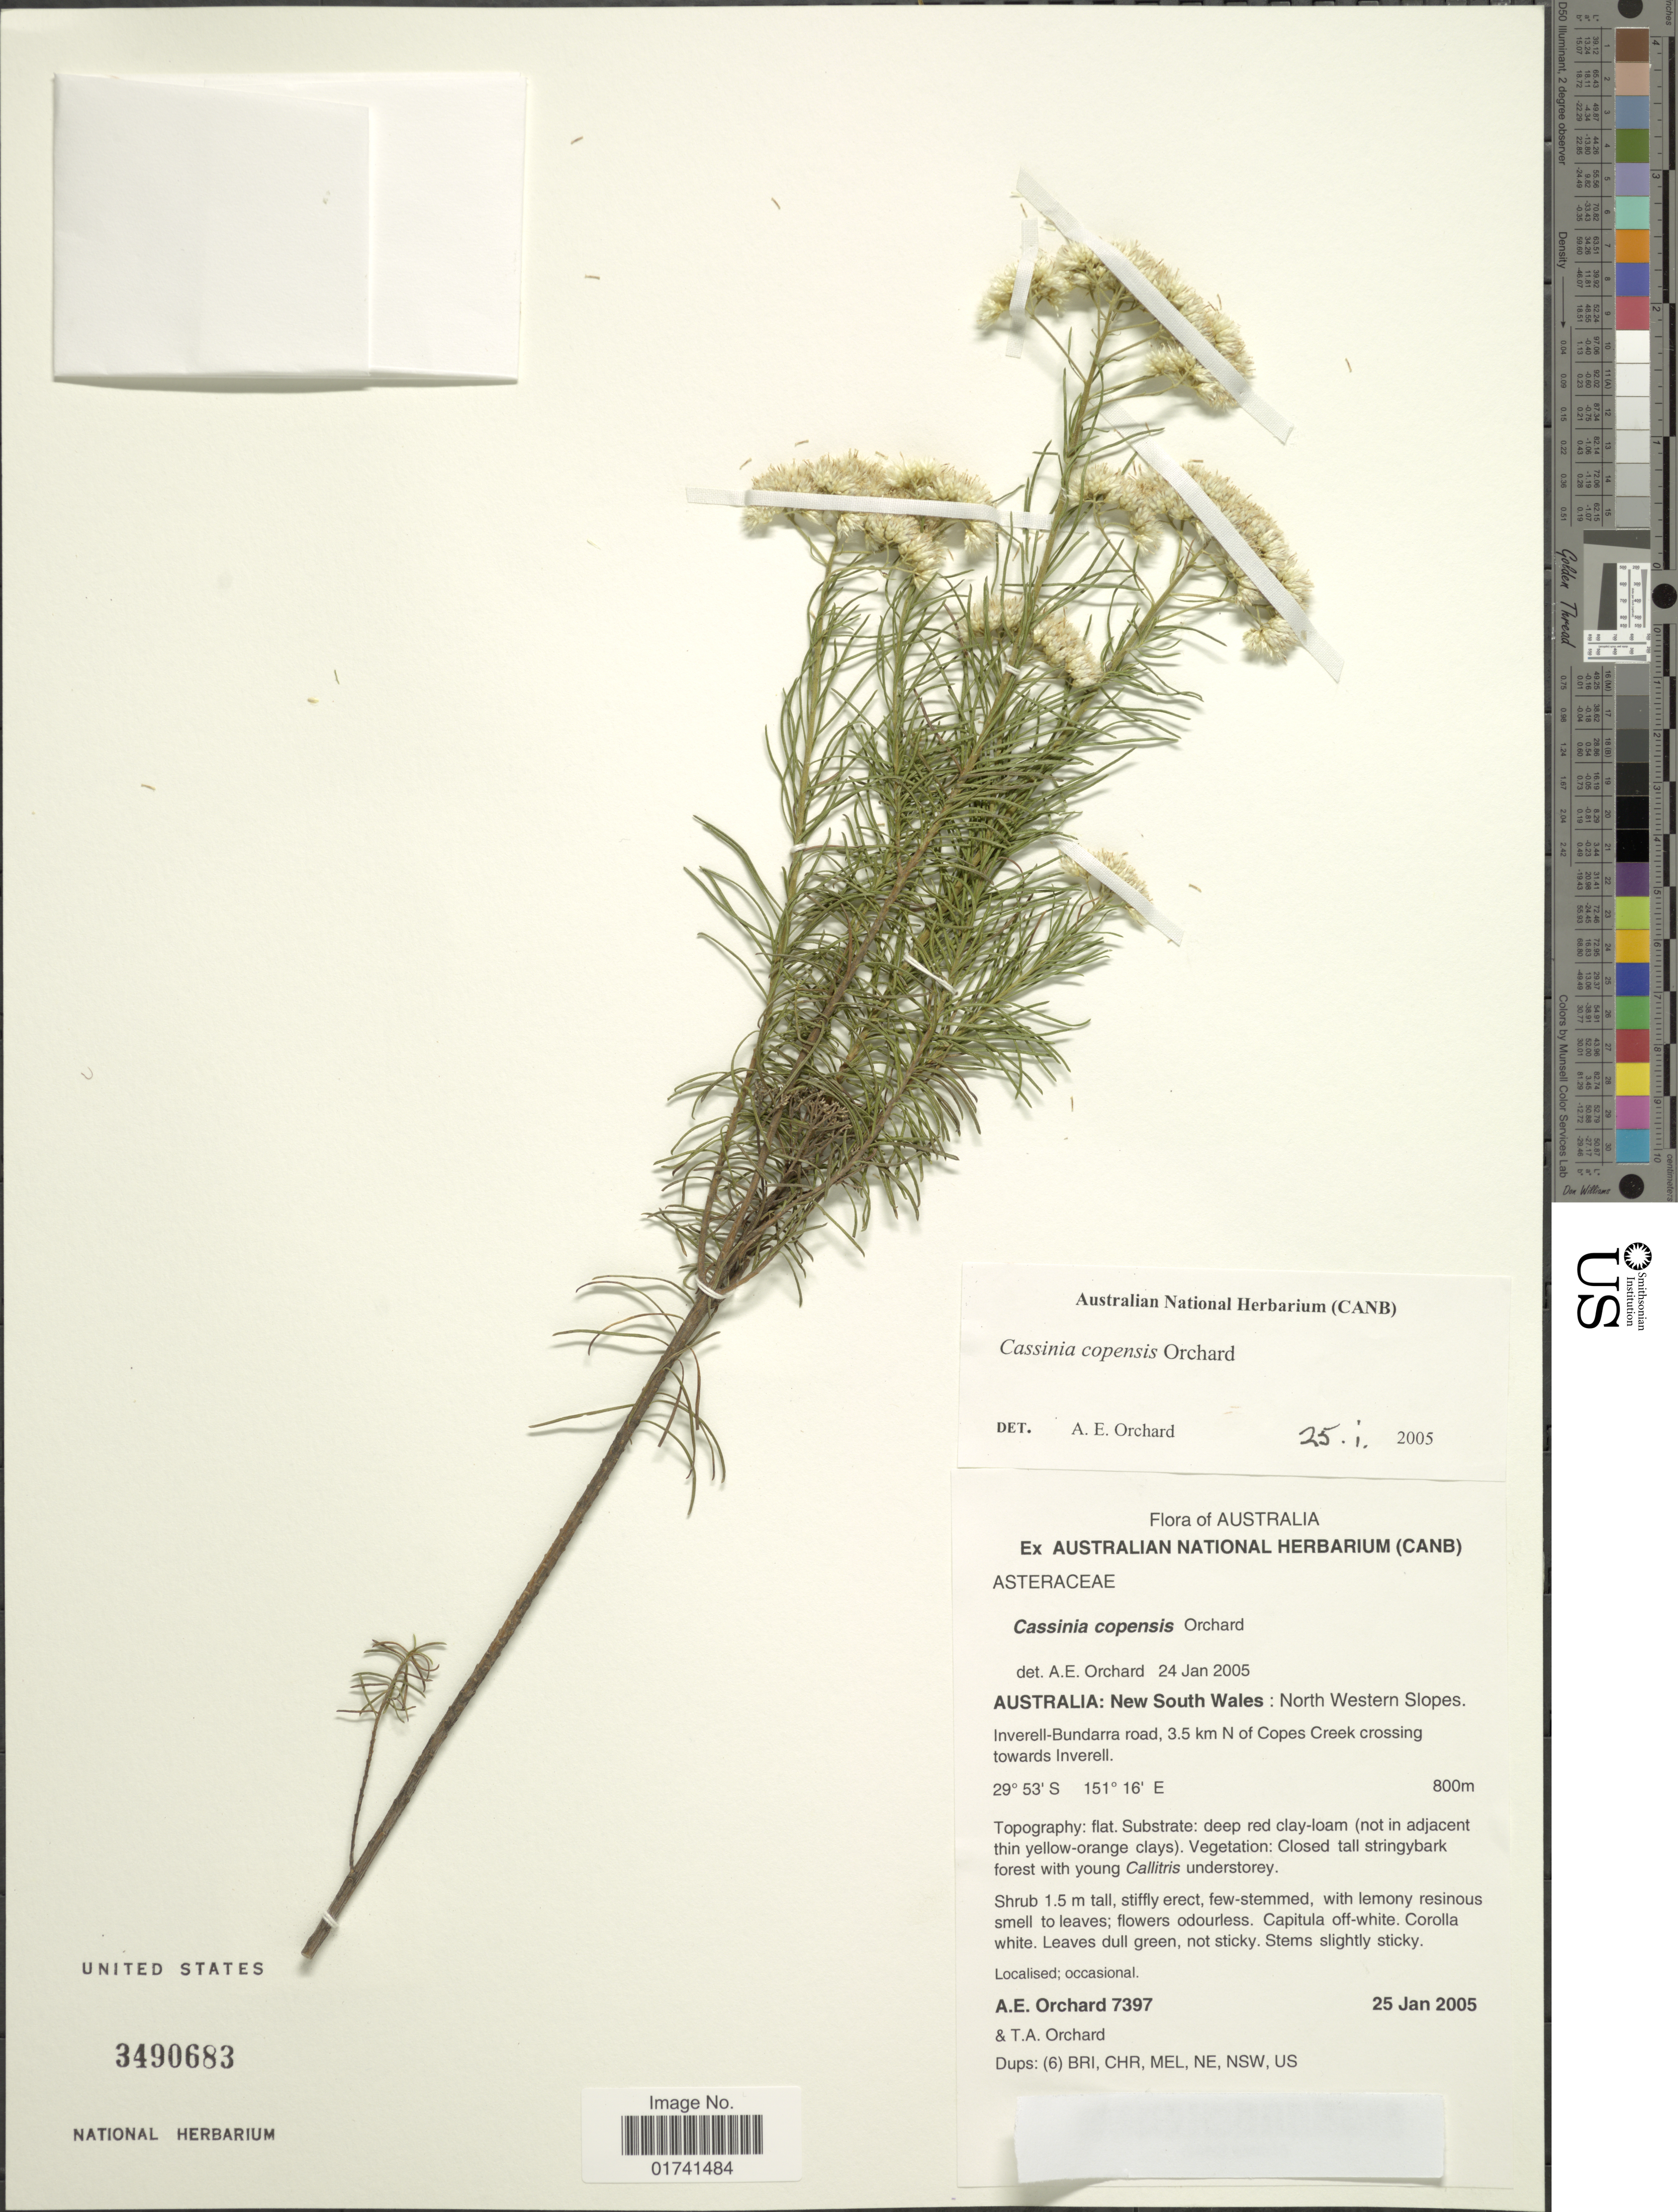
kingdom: Plantae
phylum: Tracheophyta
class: Magnoliopsida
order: Asterales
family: Asteraceae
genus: Cassinia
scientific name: Cassinia copensis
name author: Orchard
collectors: A. E. Orchard & T. A. Orchard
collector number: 7397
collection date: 2005-01-25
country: Australia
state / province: New South Wales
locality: North Western Slopes, Inverell-Bundarra road, 3.5 km N of Copes Creek crossing towards Inverell.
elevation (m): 800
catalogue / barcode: US 3490683